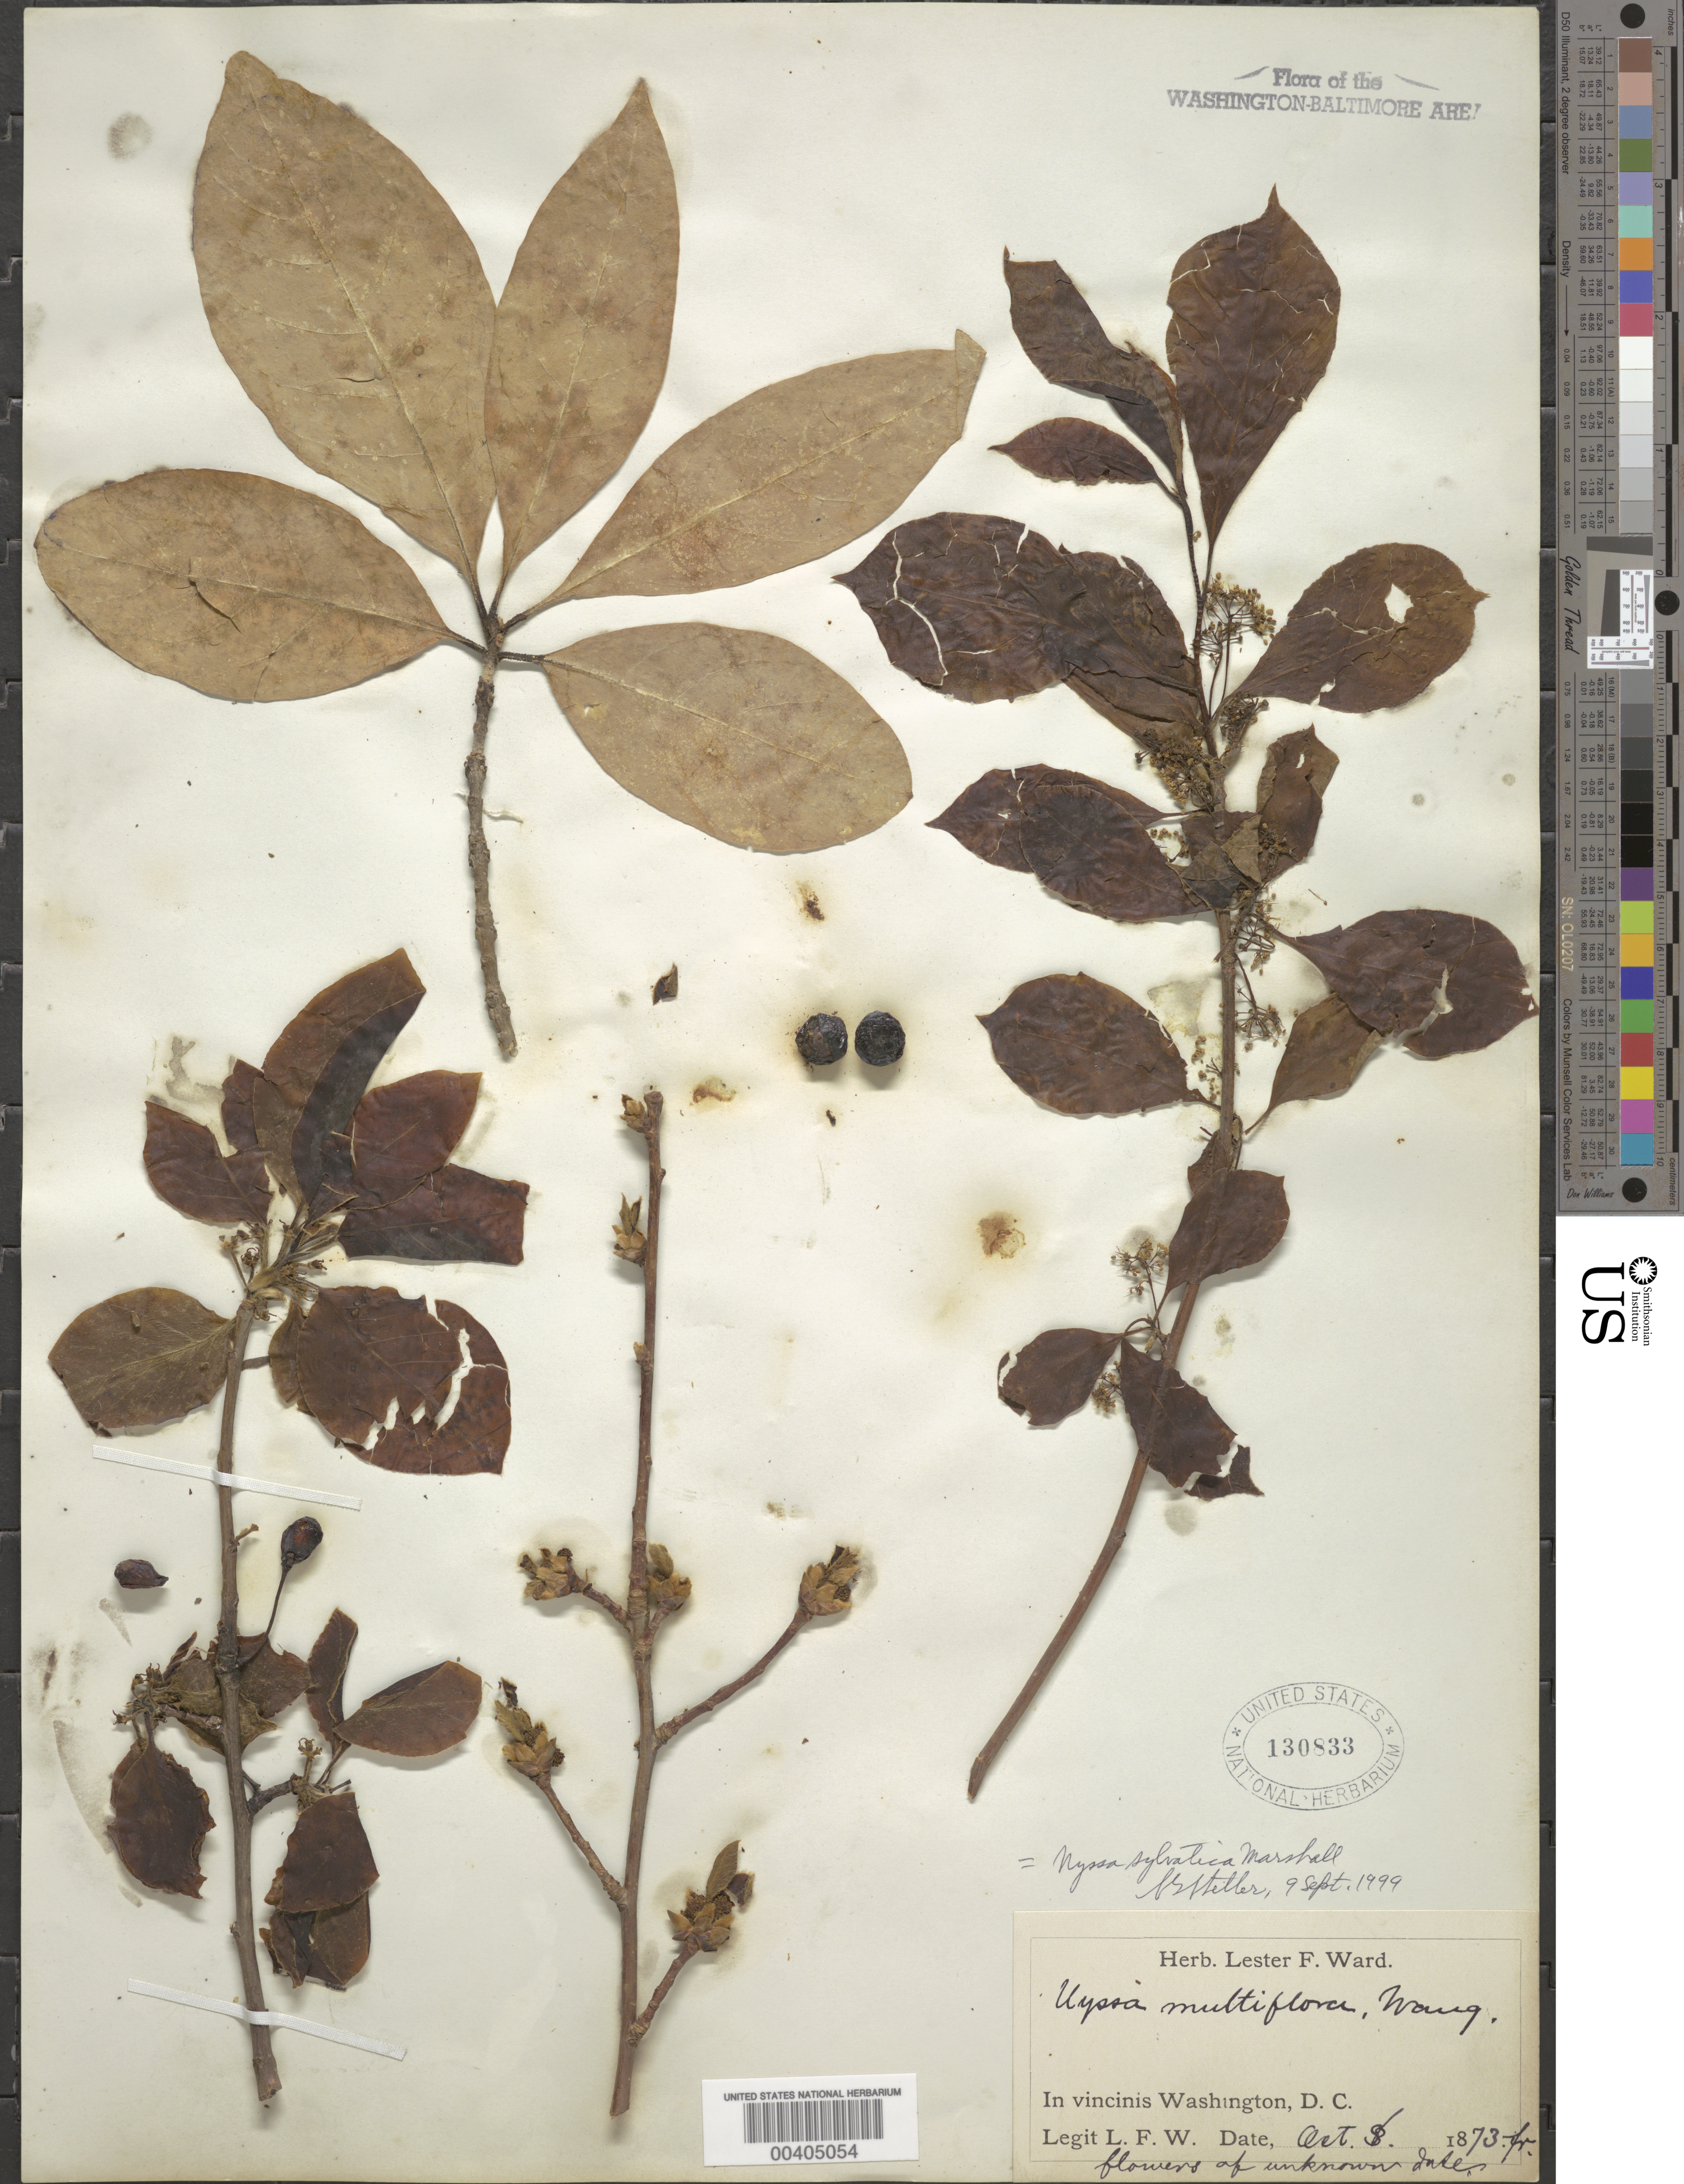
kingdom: Plantae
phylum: Tracheophyta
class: Magnoliopsida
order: Cornales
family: Nyssaceae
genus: Nyssa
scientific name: Nyssa sylvatica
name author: Marshall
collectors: L. F. Ward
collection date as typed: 09 Oct 1873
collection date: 1873-10-09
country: United States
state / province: District of Columbia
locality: Washington DC Area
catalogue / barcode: US 130833